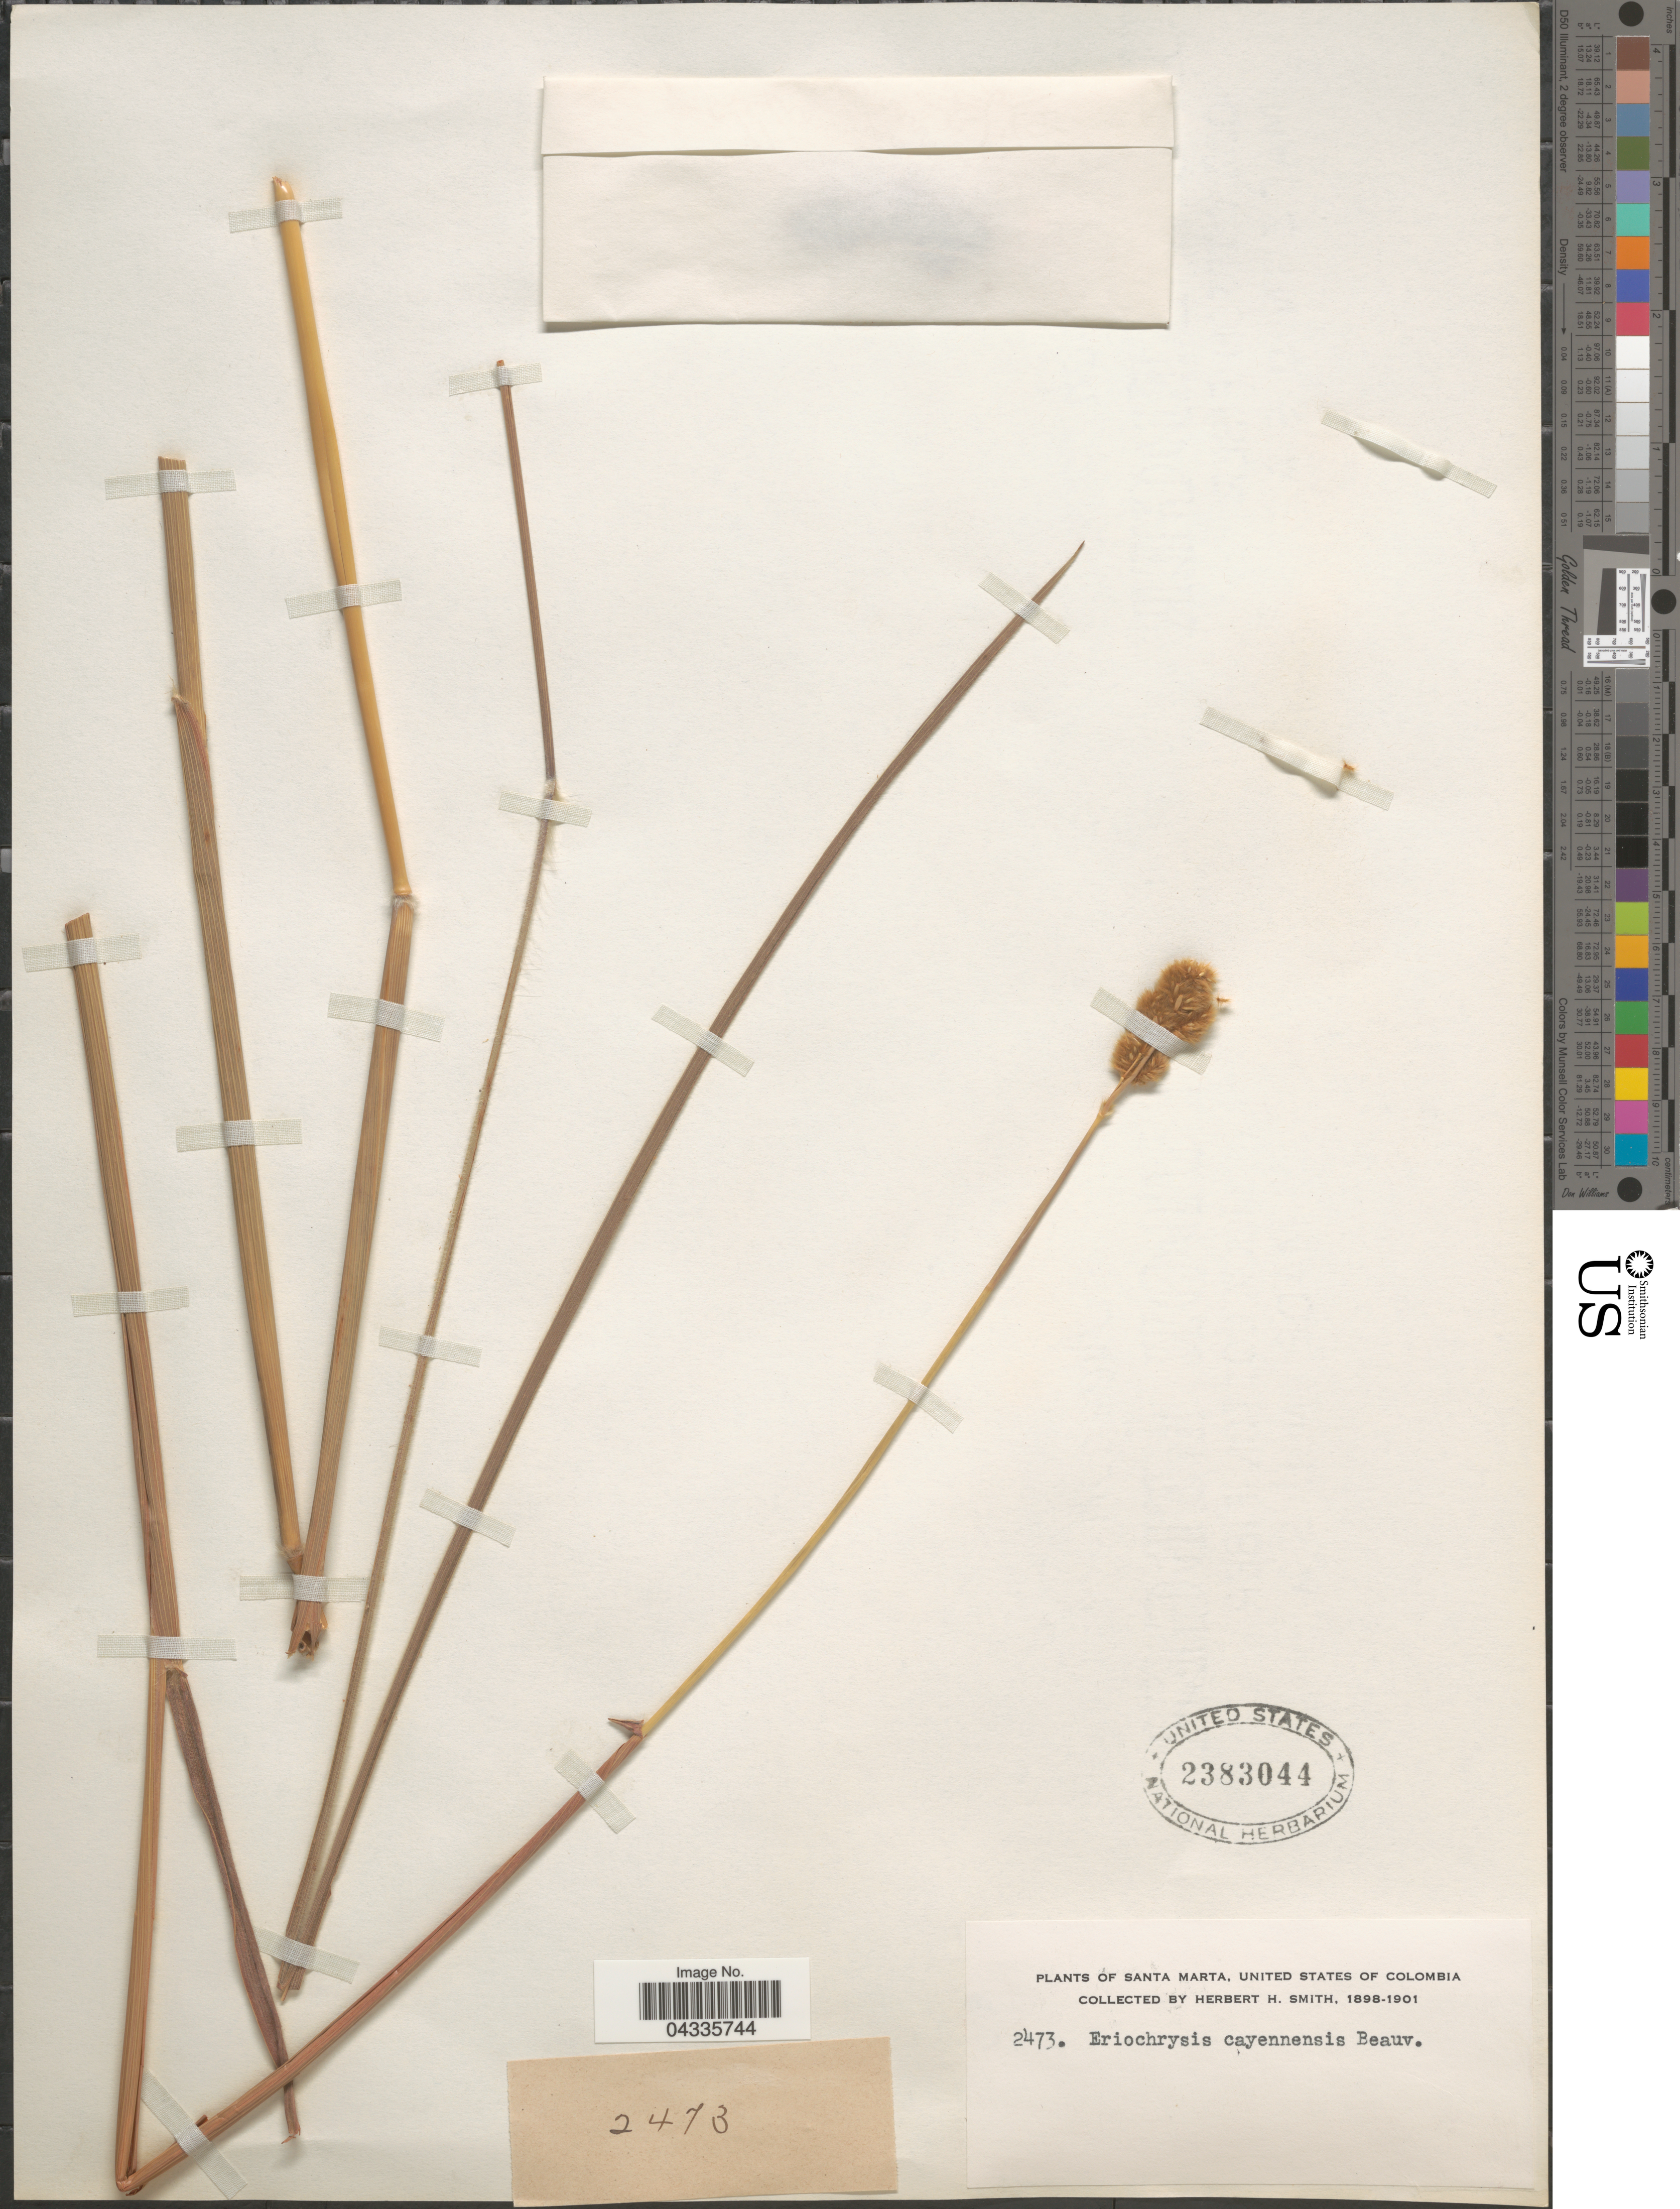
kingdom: Plantae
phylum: Tracheophyta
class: Liliopsida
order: Poales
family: Poaceae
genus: Eriochrysis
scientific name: Eriochrysis cayennensis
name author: P. Beauv.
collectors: Herbert H. Smith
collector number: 2473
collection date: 1898/1901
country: Colombia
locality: Santa Marta, United States of Columbia.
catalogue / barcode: US 2383044